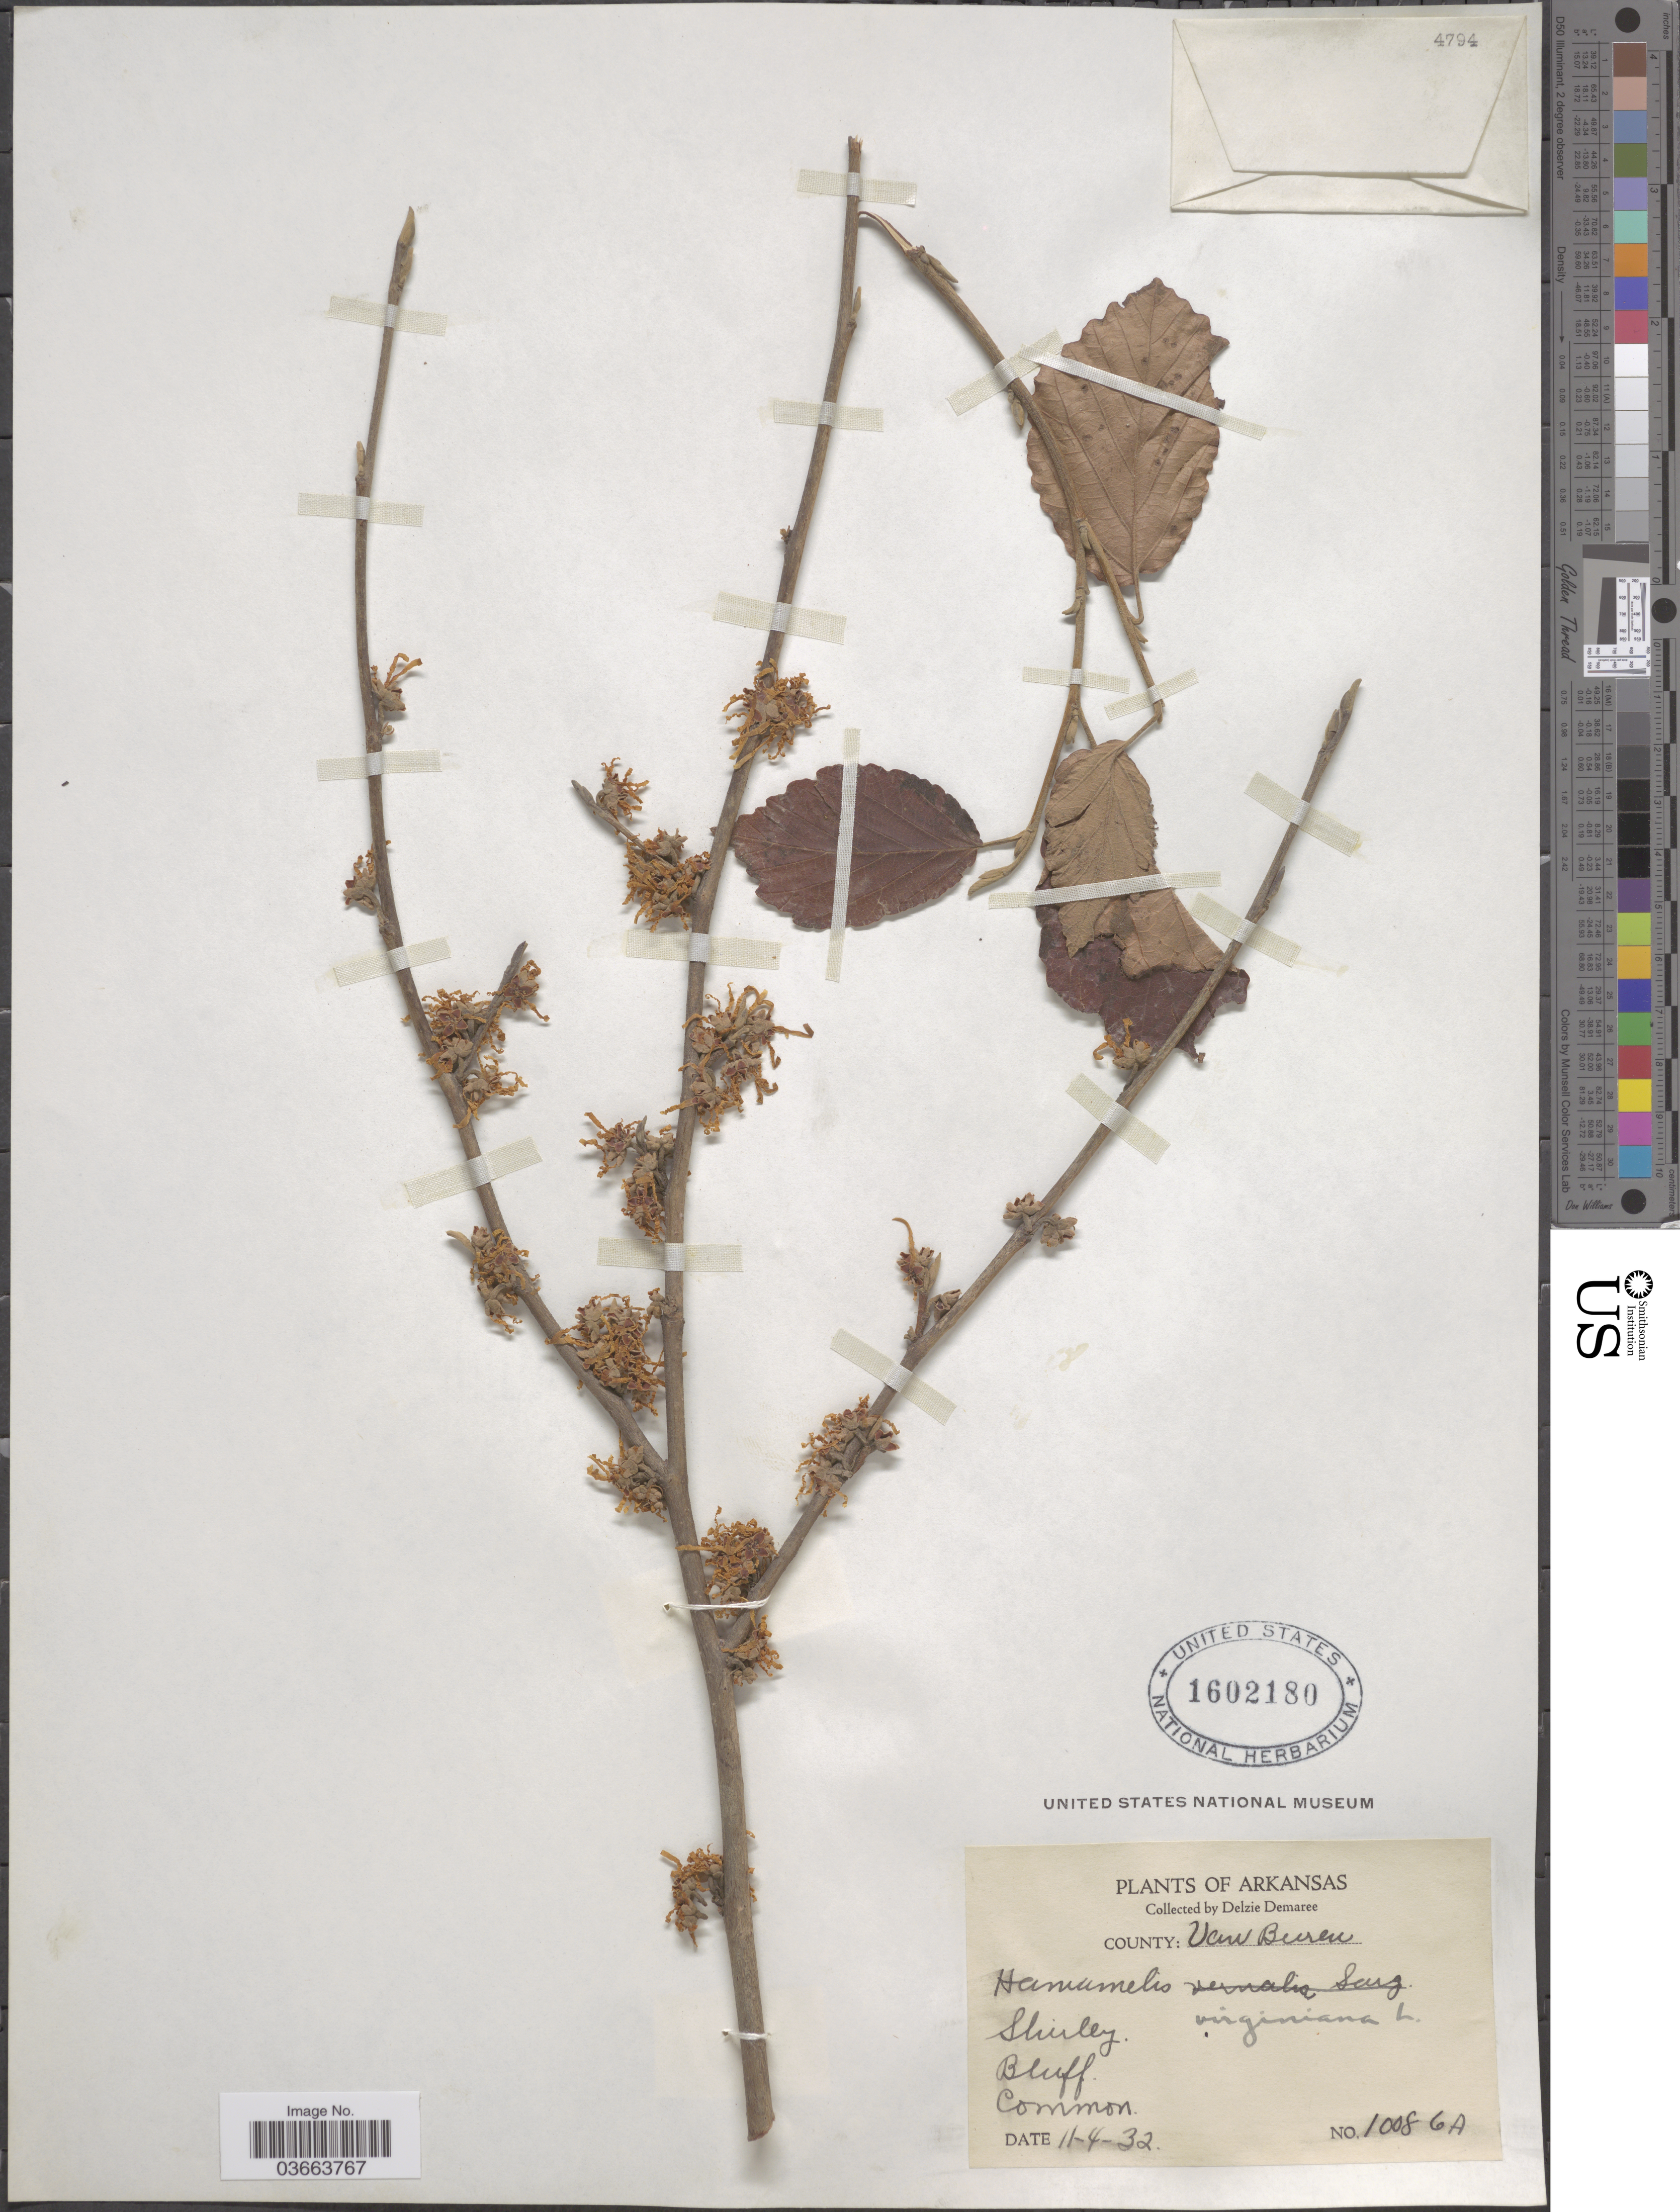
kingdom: Plantae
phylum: Tracheophyta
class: Magnoliopsida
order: Saxifragales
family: Hamamelidaceae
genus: Hamamelis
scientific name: Hamamelis virginiana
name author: L.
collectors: D. Demaree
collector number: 10086A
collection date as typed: Transcribed d/m/y: 4/11/32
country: United States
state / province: Arkansas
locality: County: Van Buren. Shirley? Bluff.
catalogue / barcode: US 1602180